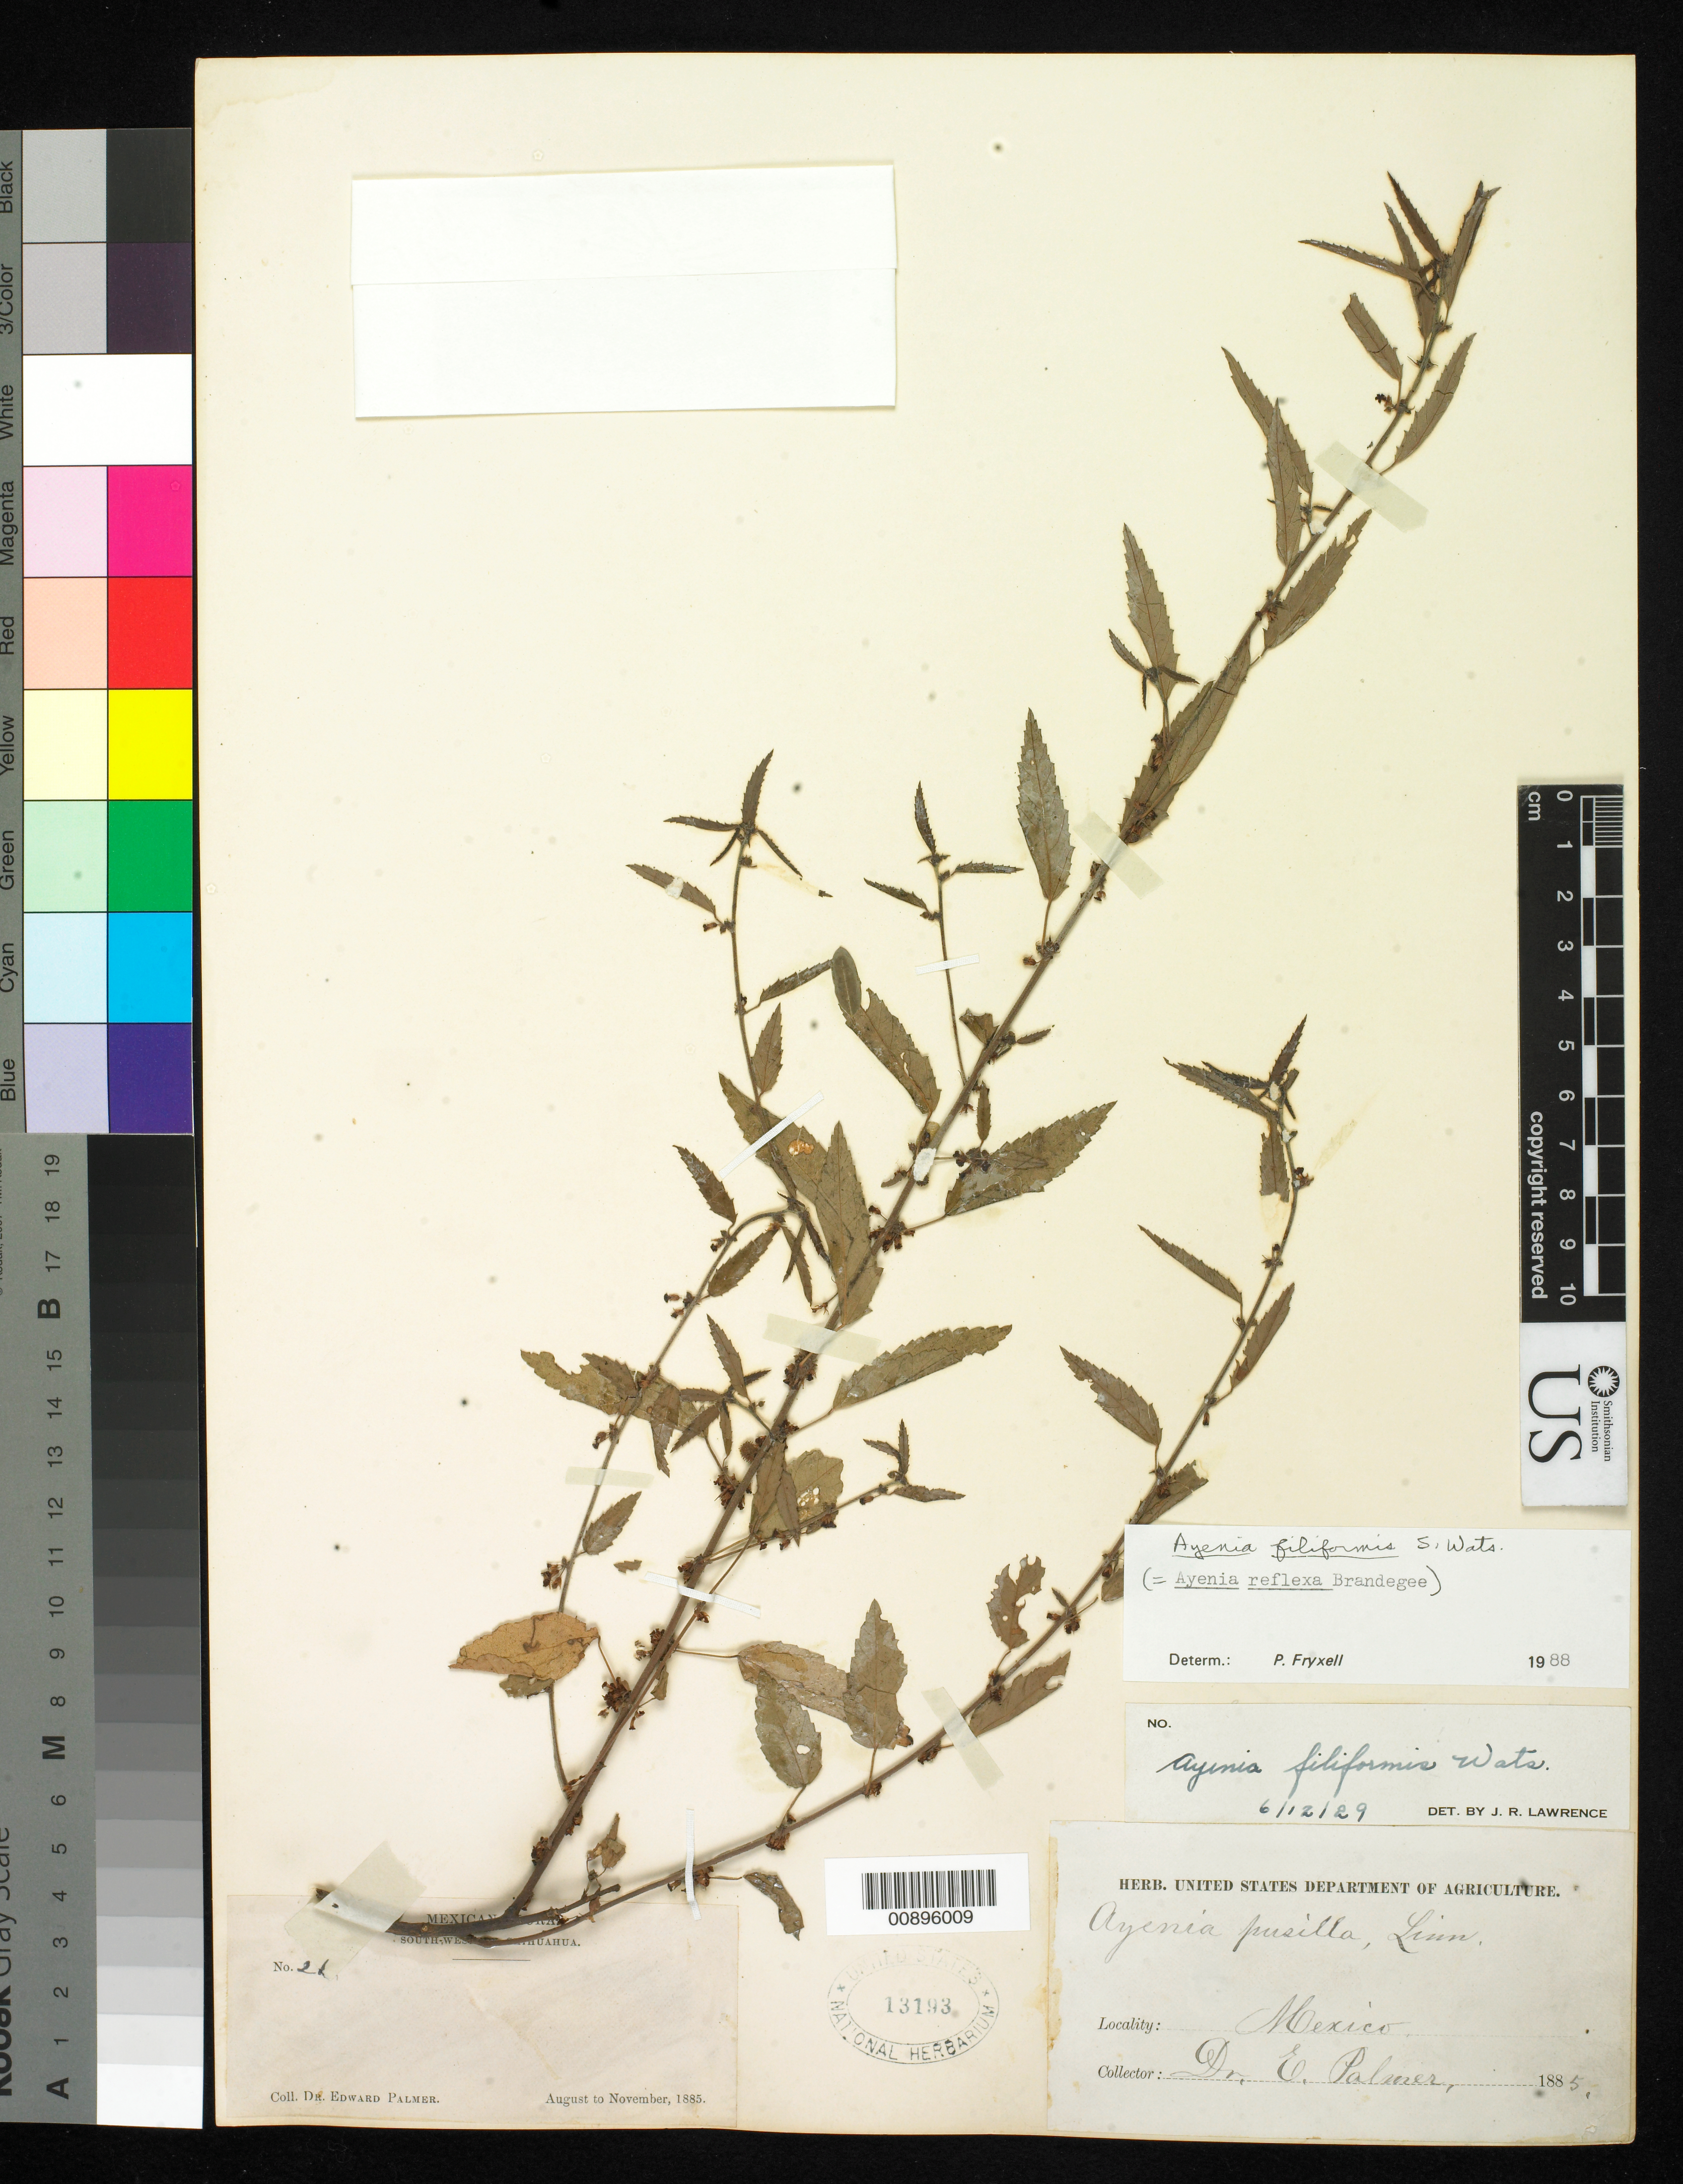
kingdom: Plantae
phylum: Tracheophyta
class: Magnoliopsida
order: Malvales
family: Malvaceae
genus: Ayenia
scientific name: Ayenia filiformis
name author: S. Watson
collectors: E. Palmer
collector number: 21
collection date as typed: Aug 1885 to -- Nov 1885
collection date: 1885-08/1885-11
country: Mexico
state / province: Chihuahua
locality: South-Western Chihuahua.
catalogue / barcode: US 13193